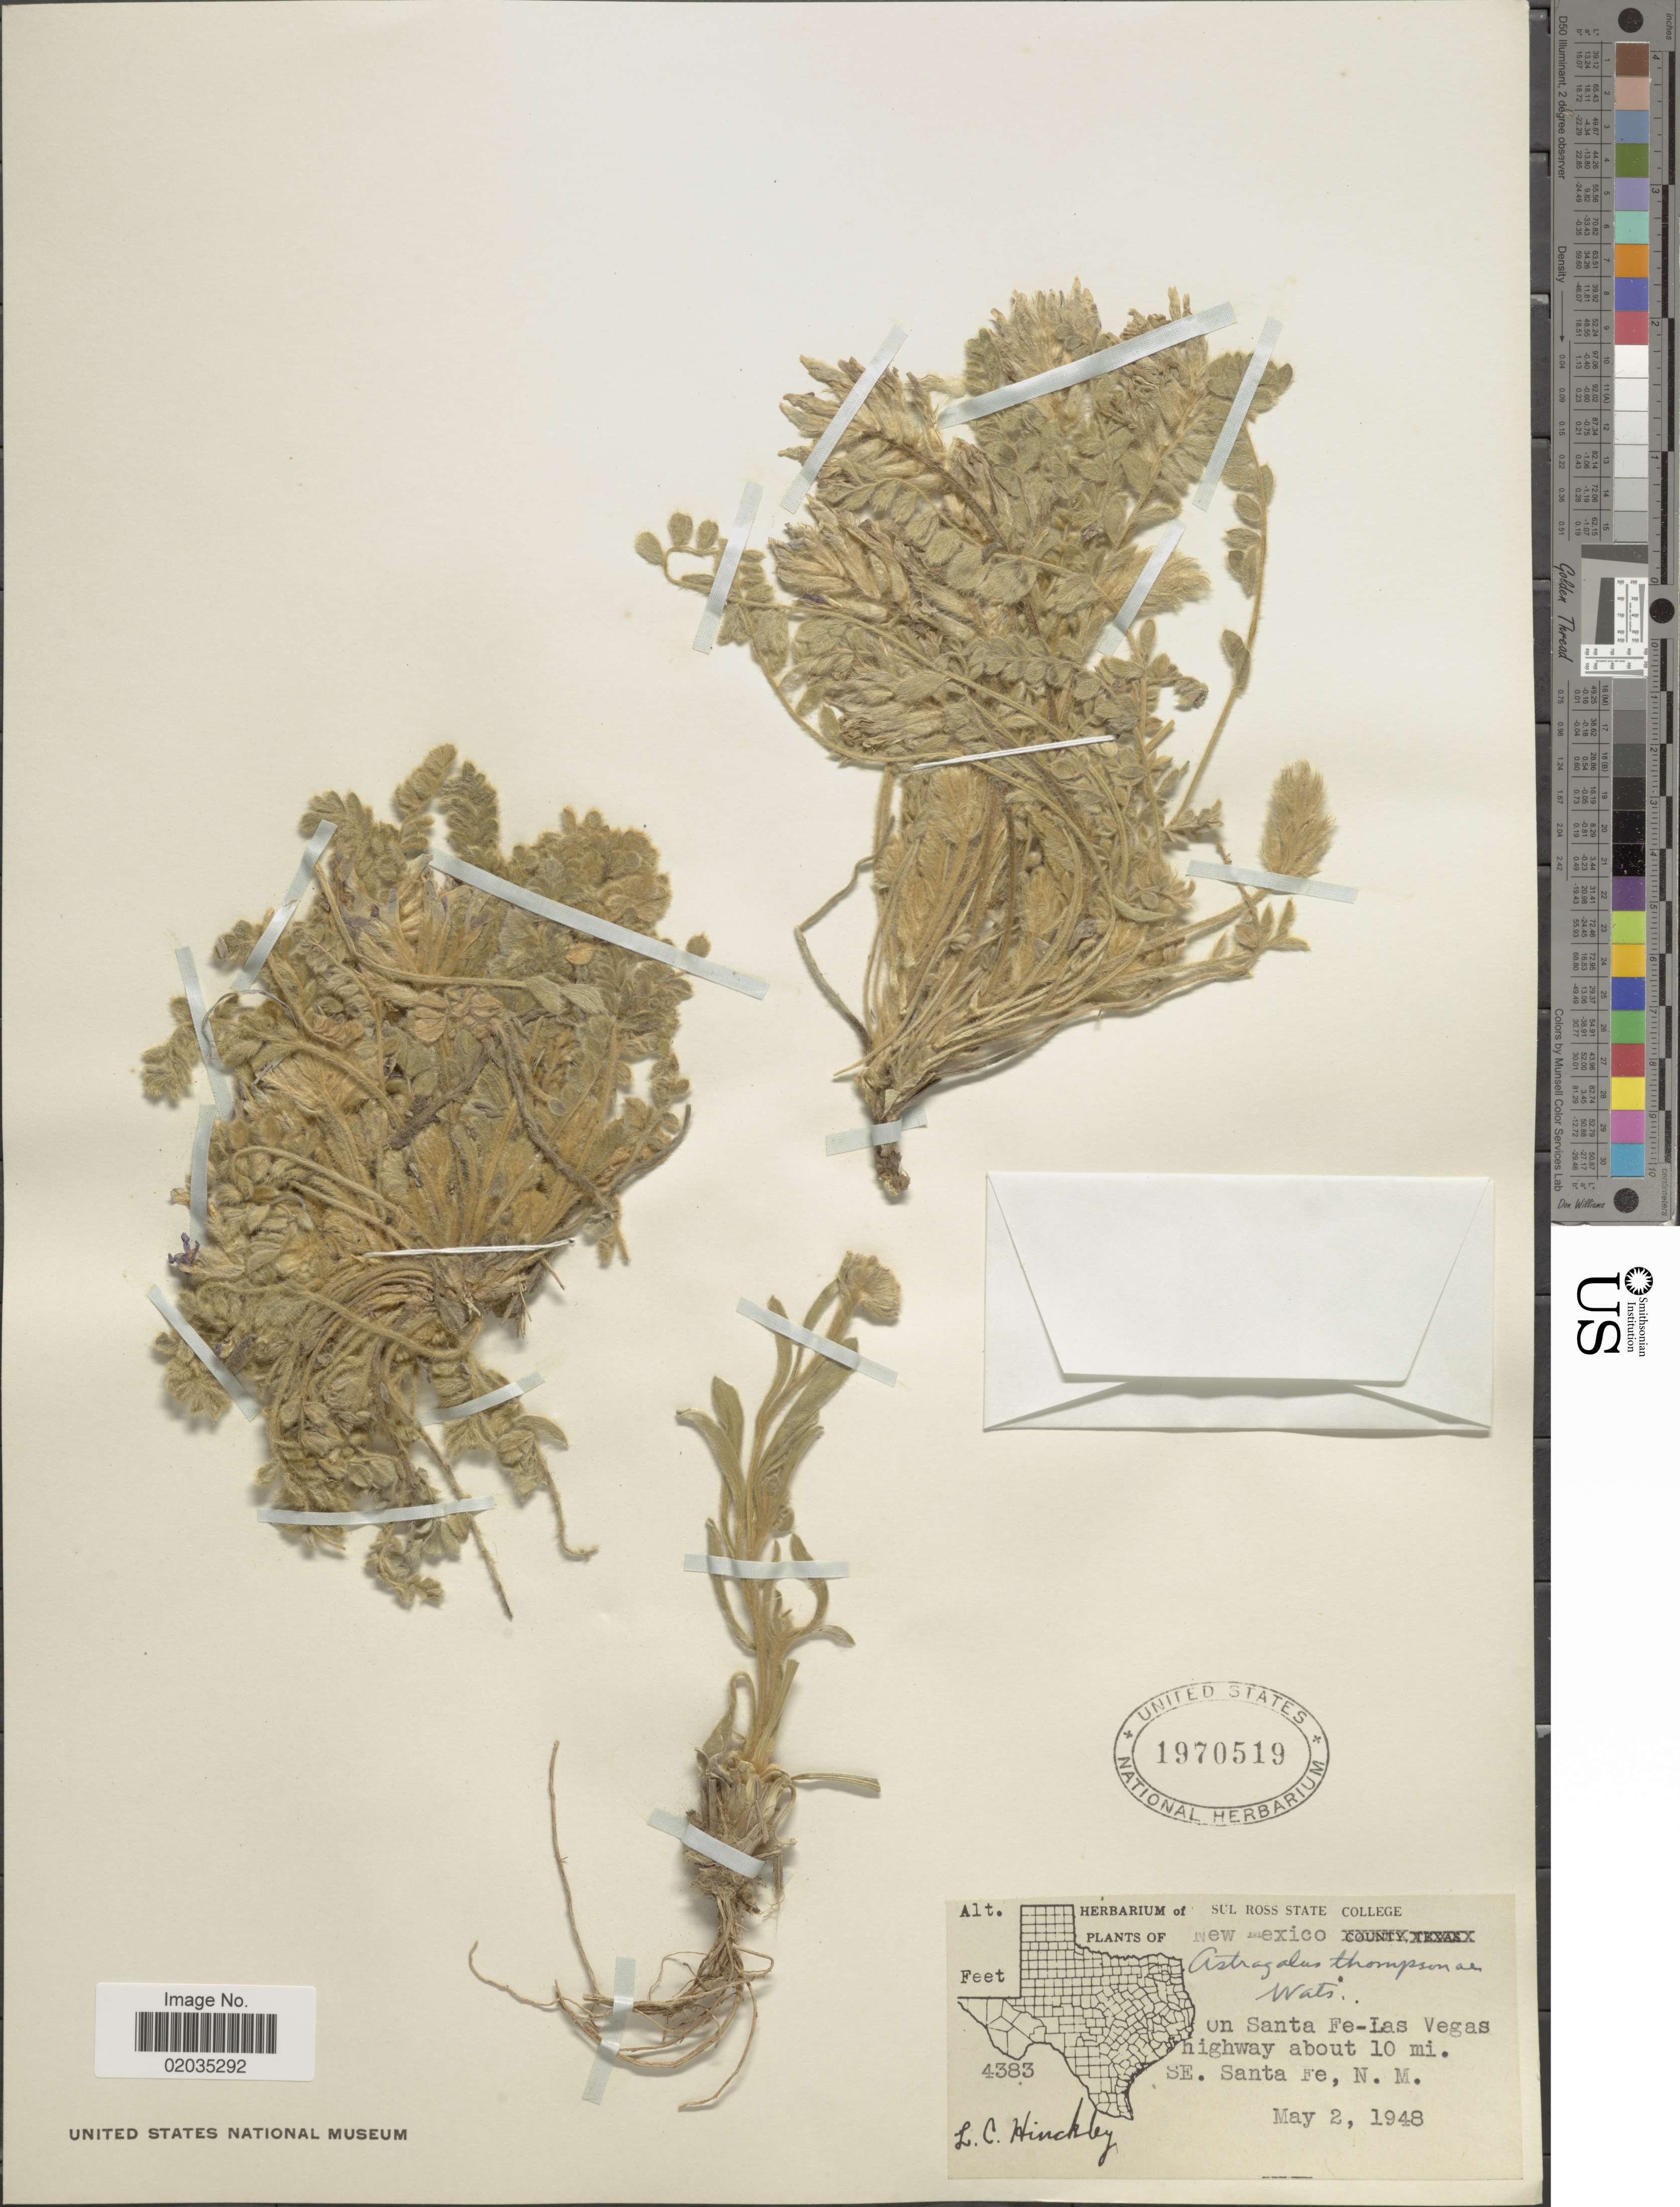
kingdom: Plantae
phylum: Tracheophyta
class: Magnoliopsida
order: Fabales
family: Fabaceae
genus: Astragalus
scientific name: Astragalus thompsonae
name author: S. Watson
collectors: L. Hinckley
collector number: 4383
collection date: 1948-05-02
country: United States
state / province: New Mexico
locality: On Santa Fe-Las Vegas highway about 10 mi. SE. Santa Fe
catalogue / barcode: US 1970519